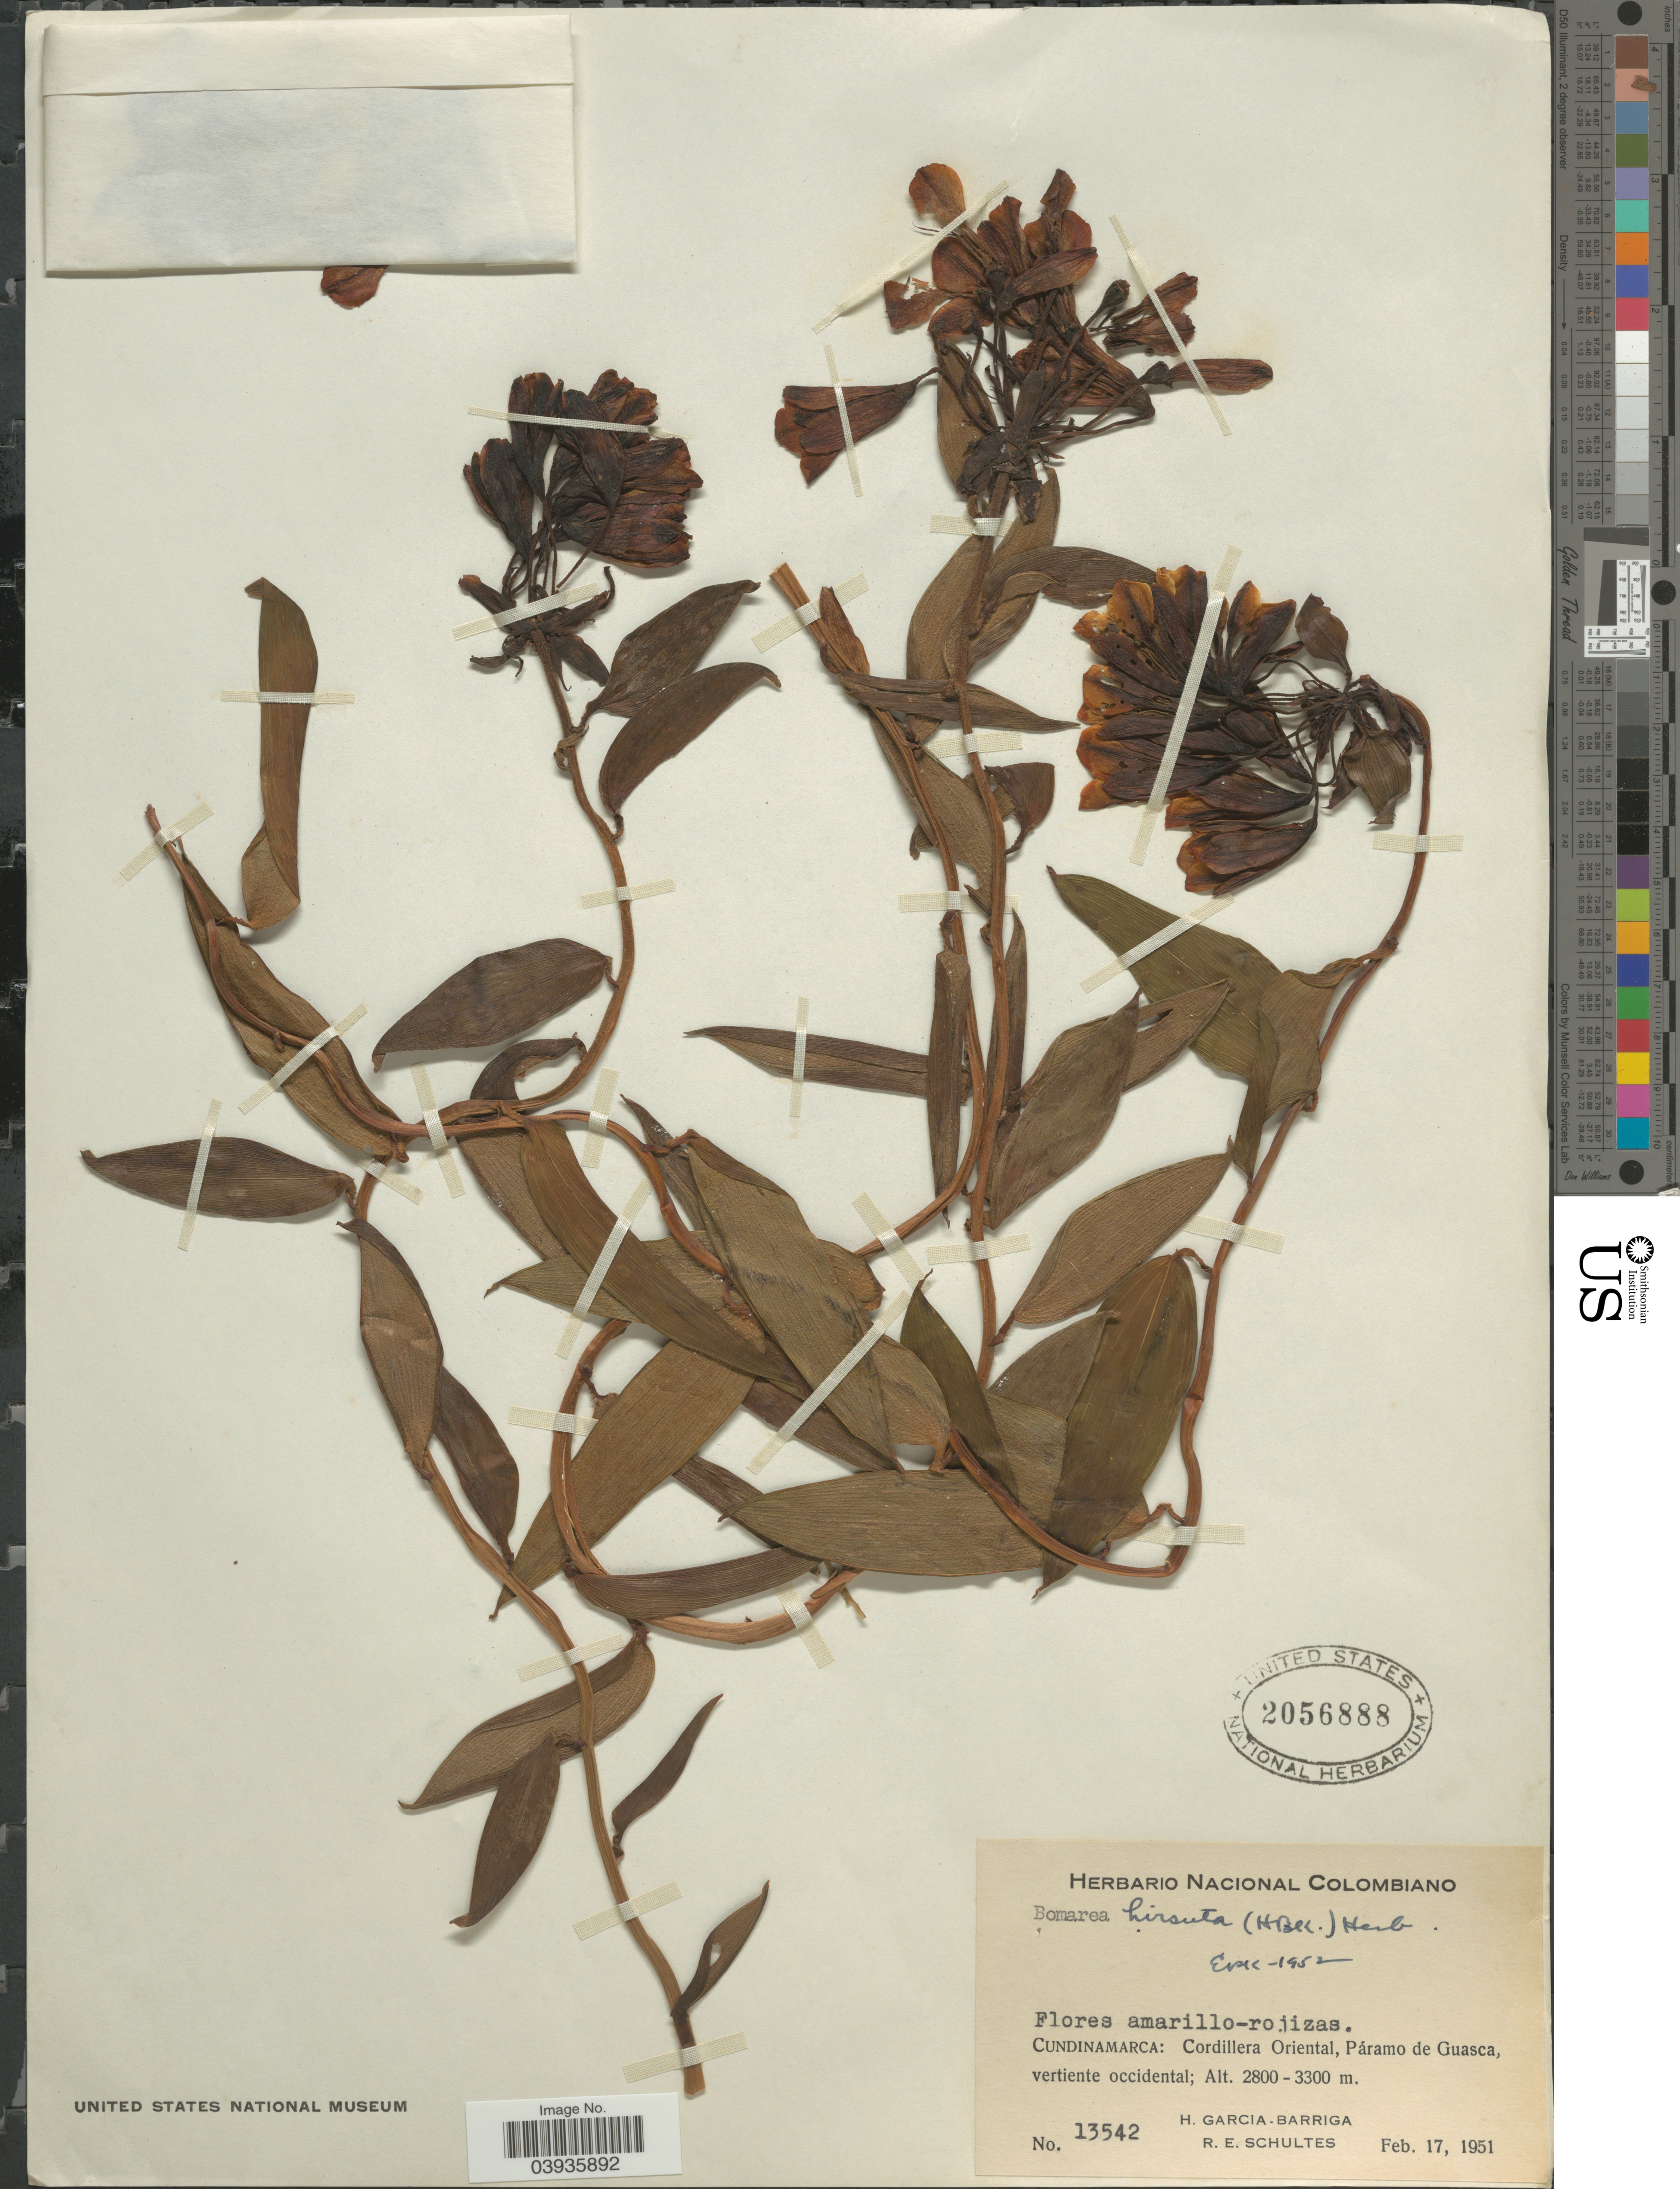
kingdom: Plantae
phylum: Tracheophyta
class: Liliopsida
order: Liliales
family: Alstroemeriaceae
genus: Bomarea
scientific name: Bomarea hirsuta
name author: (Kunth) Herb.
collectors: H. García Barriga & R. E. Schultes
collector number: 13542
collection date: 1951-02-17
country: Colombia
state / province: Cundinamarca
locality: Cordillera Oriental, Páramo de Guasca, vertiente occidental.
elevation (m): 2800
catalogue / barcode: US 2056888